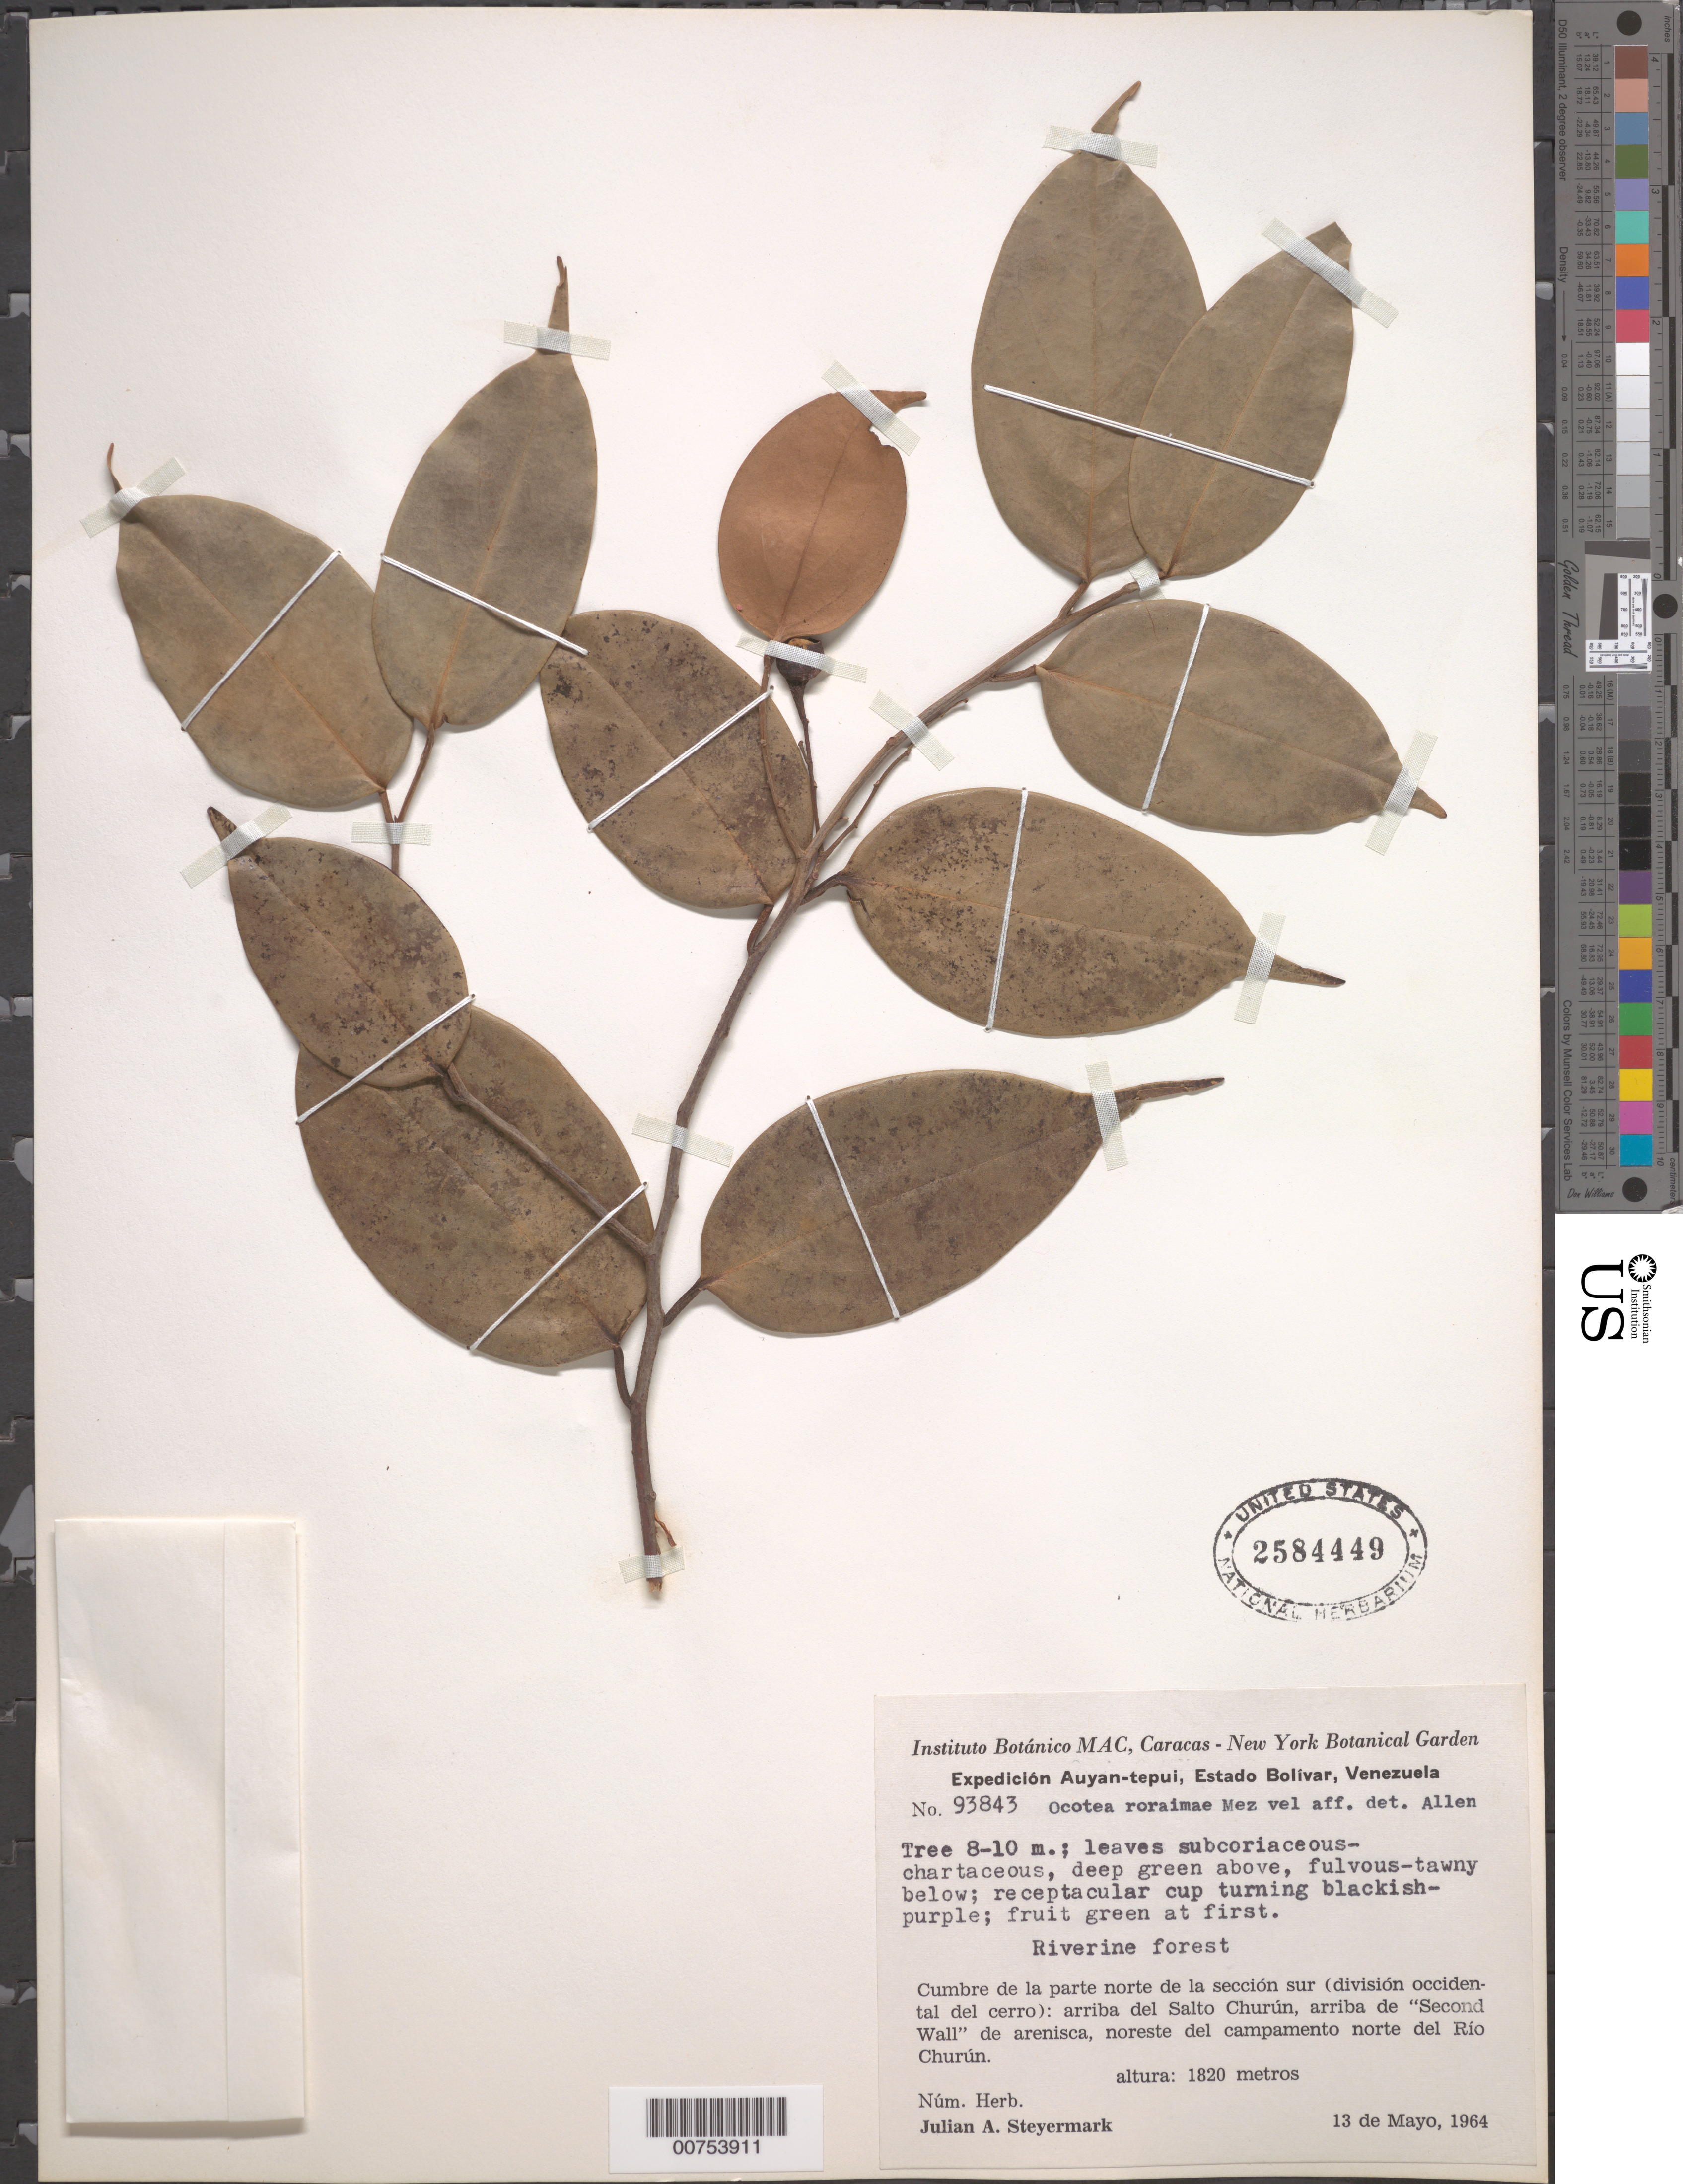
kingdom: Plantae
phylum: Tracheophyta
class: Magnoliopsida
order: Laurales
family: Lauraceae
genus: Ocotea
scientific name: Ocotea roraimae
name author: Mez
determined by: Allen, C. K.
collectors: J. Steyermark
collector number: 93843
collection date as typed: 13-May-64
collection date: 1964-05-13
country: Venezuela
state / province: Bolívar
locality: Auyan-tepuí, Río Churún, de la parte norte de la seccion sur (division occidental), al pie de "Second Wall" de arenisca, 6-10 km hacia el NE del campamento norte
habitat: Riverine forest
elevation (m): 1820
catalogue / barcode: US 2584449